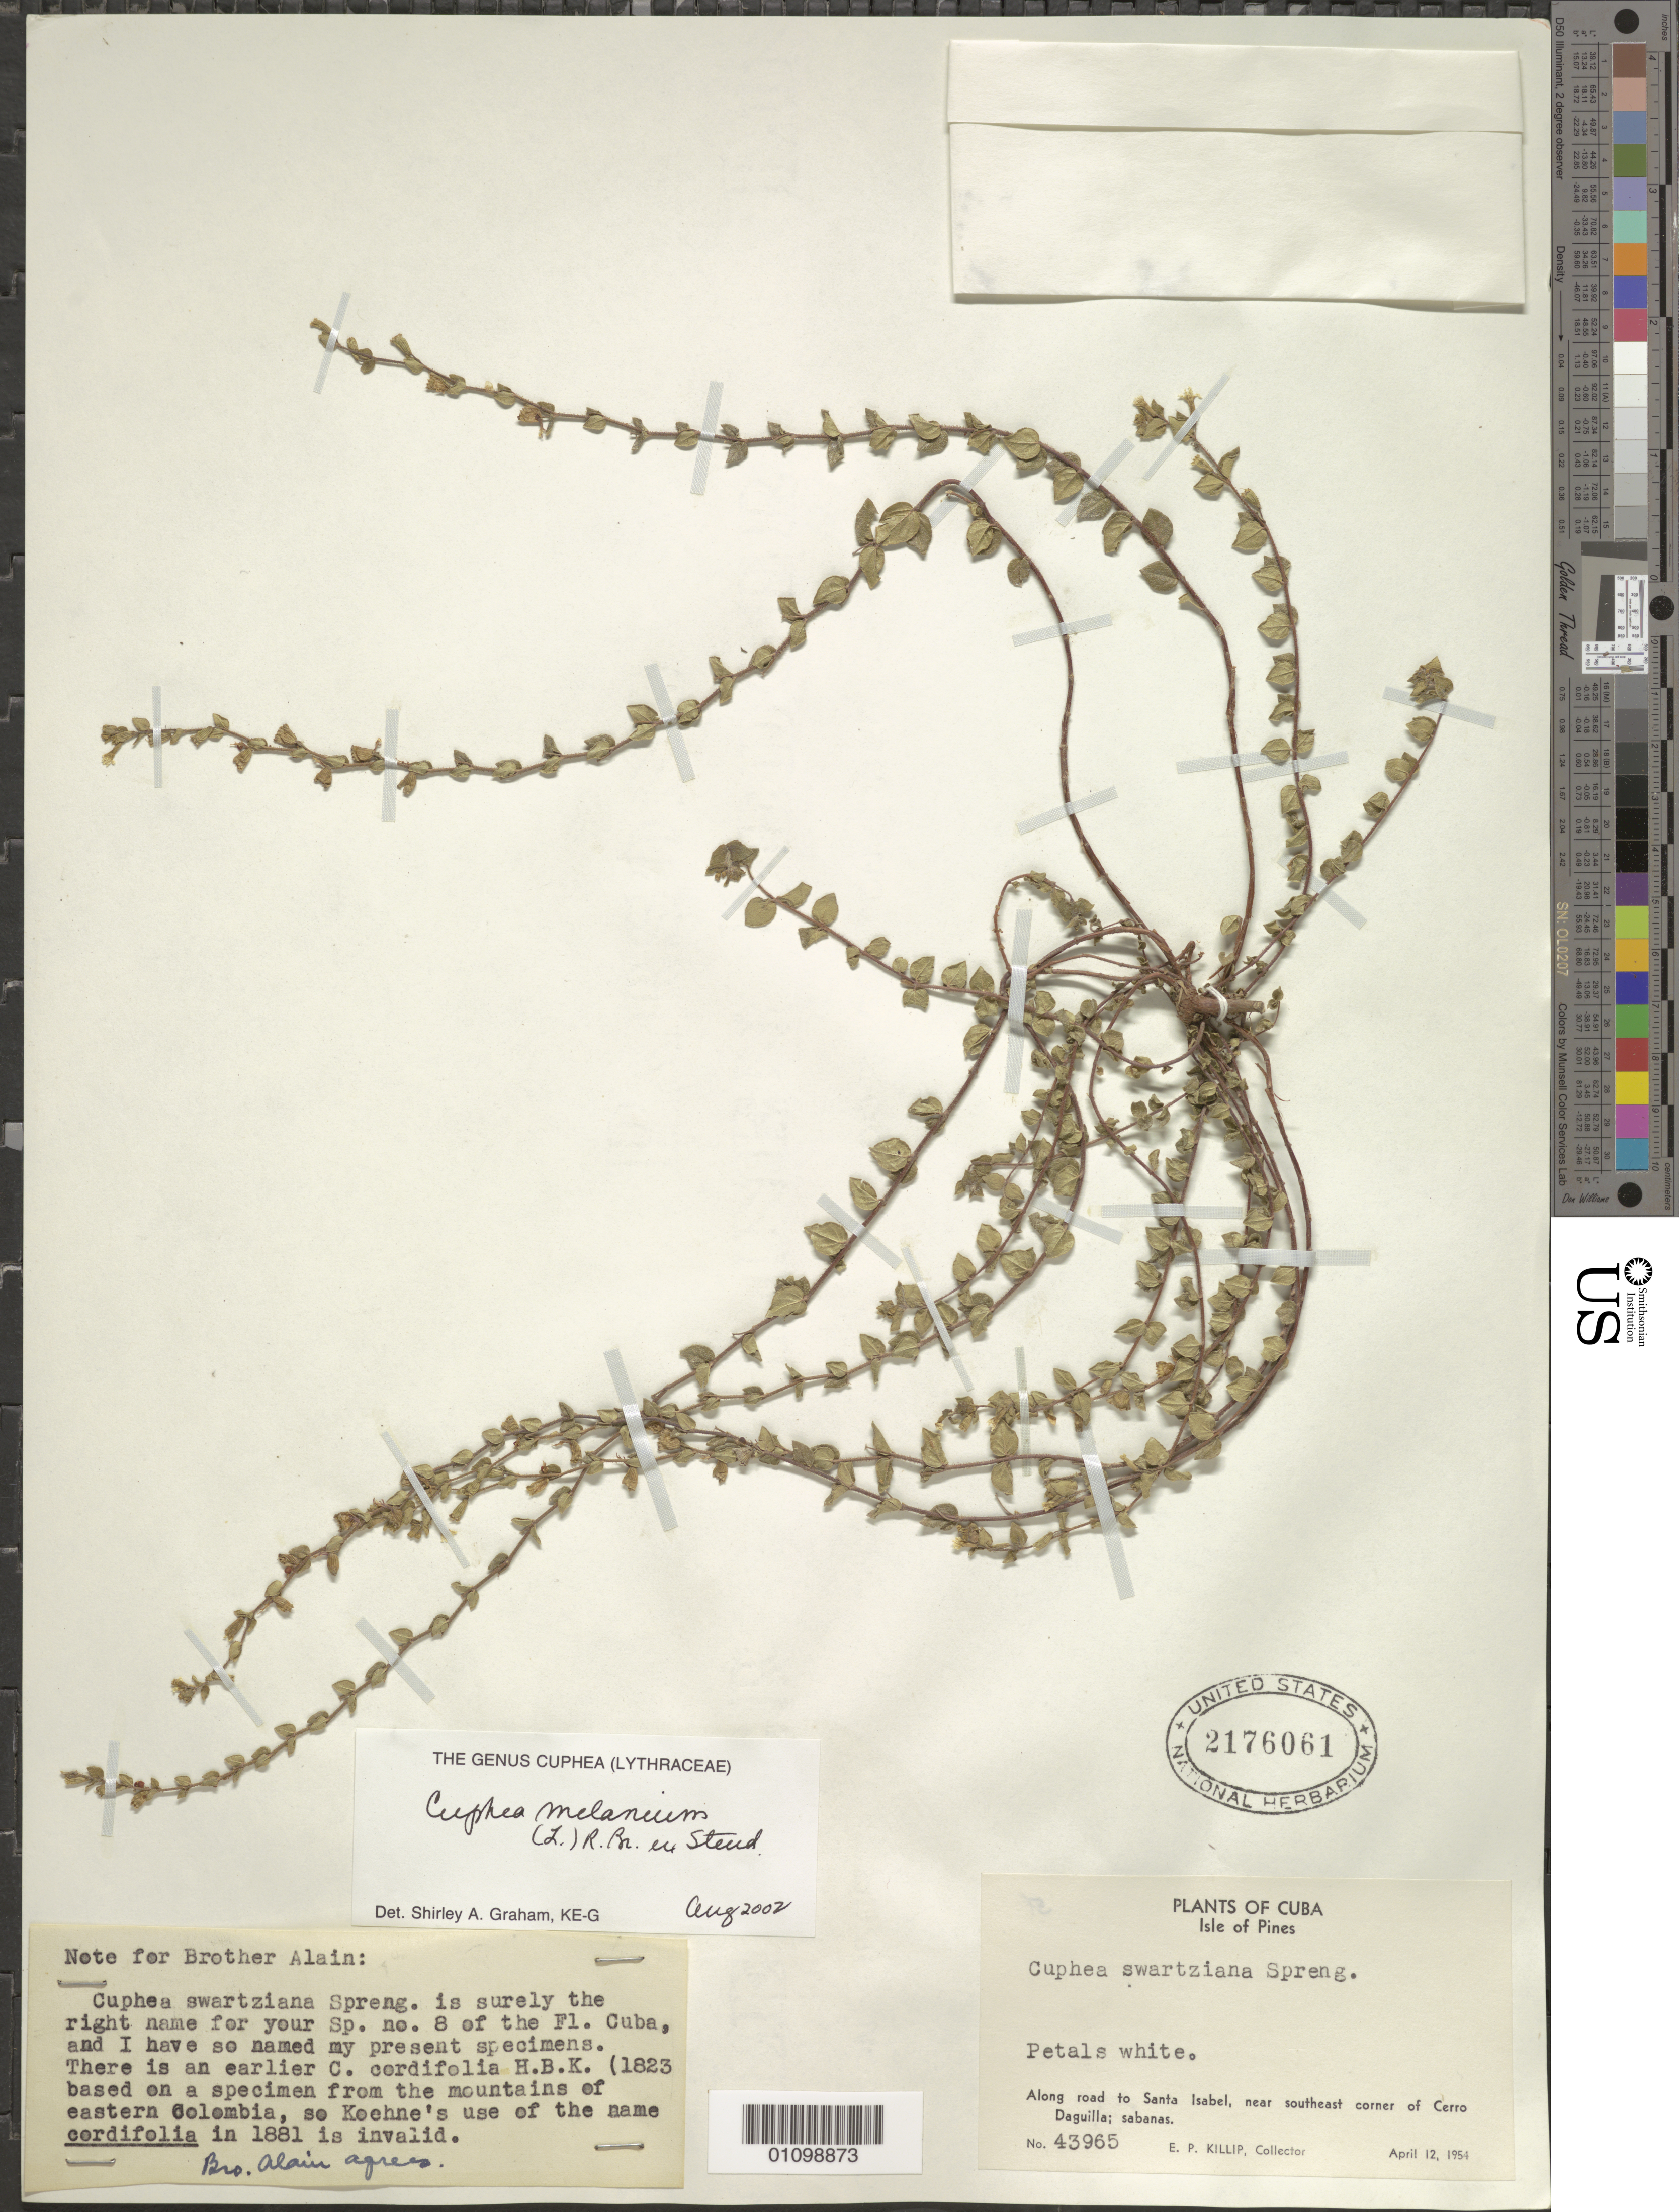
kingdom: Plantae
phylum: Tracheophyta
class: Magnoliopsida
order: Myrtales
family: Lythraceae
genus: Cuphea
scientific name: Cuphea melanium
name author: (L.) Cramer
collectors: E. P. Killip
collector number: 43965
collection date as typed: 12 Apr 1954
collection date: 1954-04-12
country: Cuba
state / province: Isla de La Juventud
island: Isla de la Juventud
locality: Isle of Pines, Along road to Santa Isabel, near SE corner of Cerro Daguilla; sabanas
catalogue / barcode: US 2176061